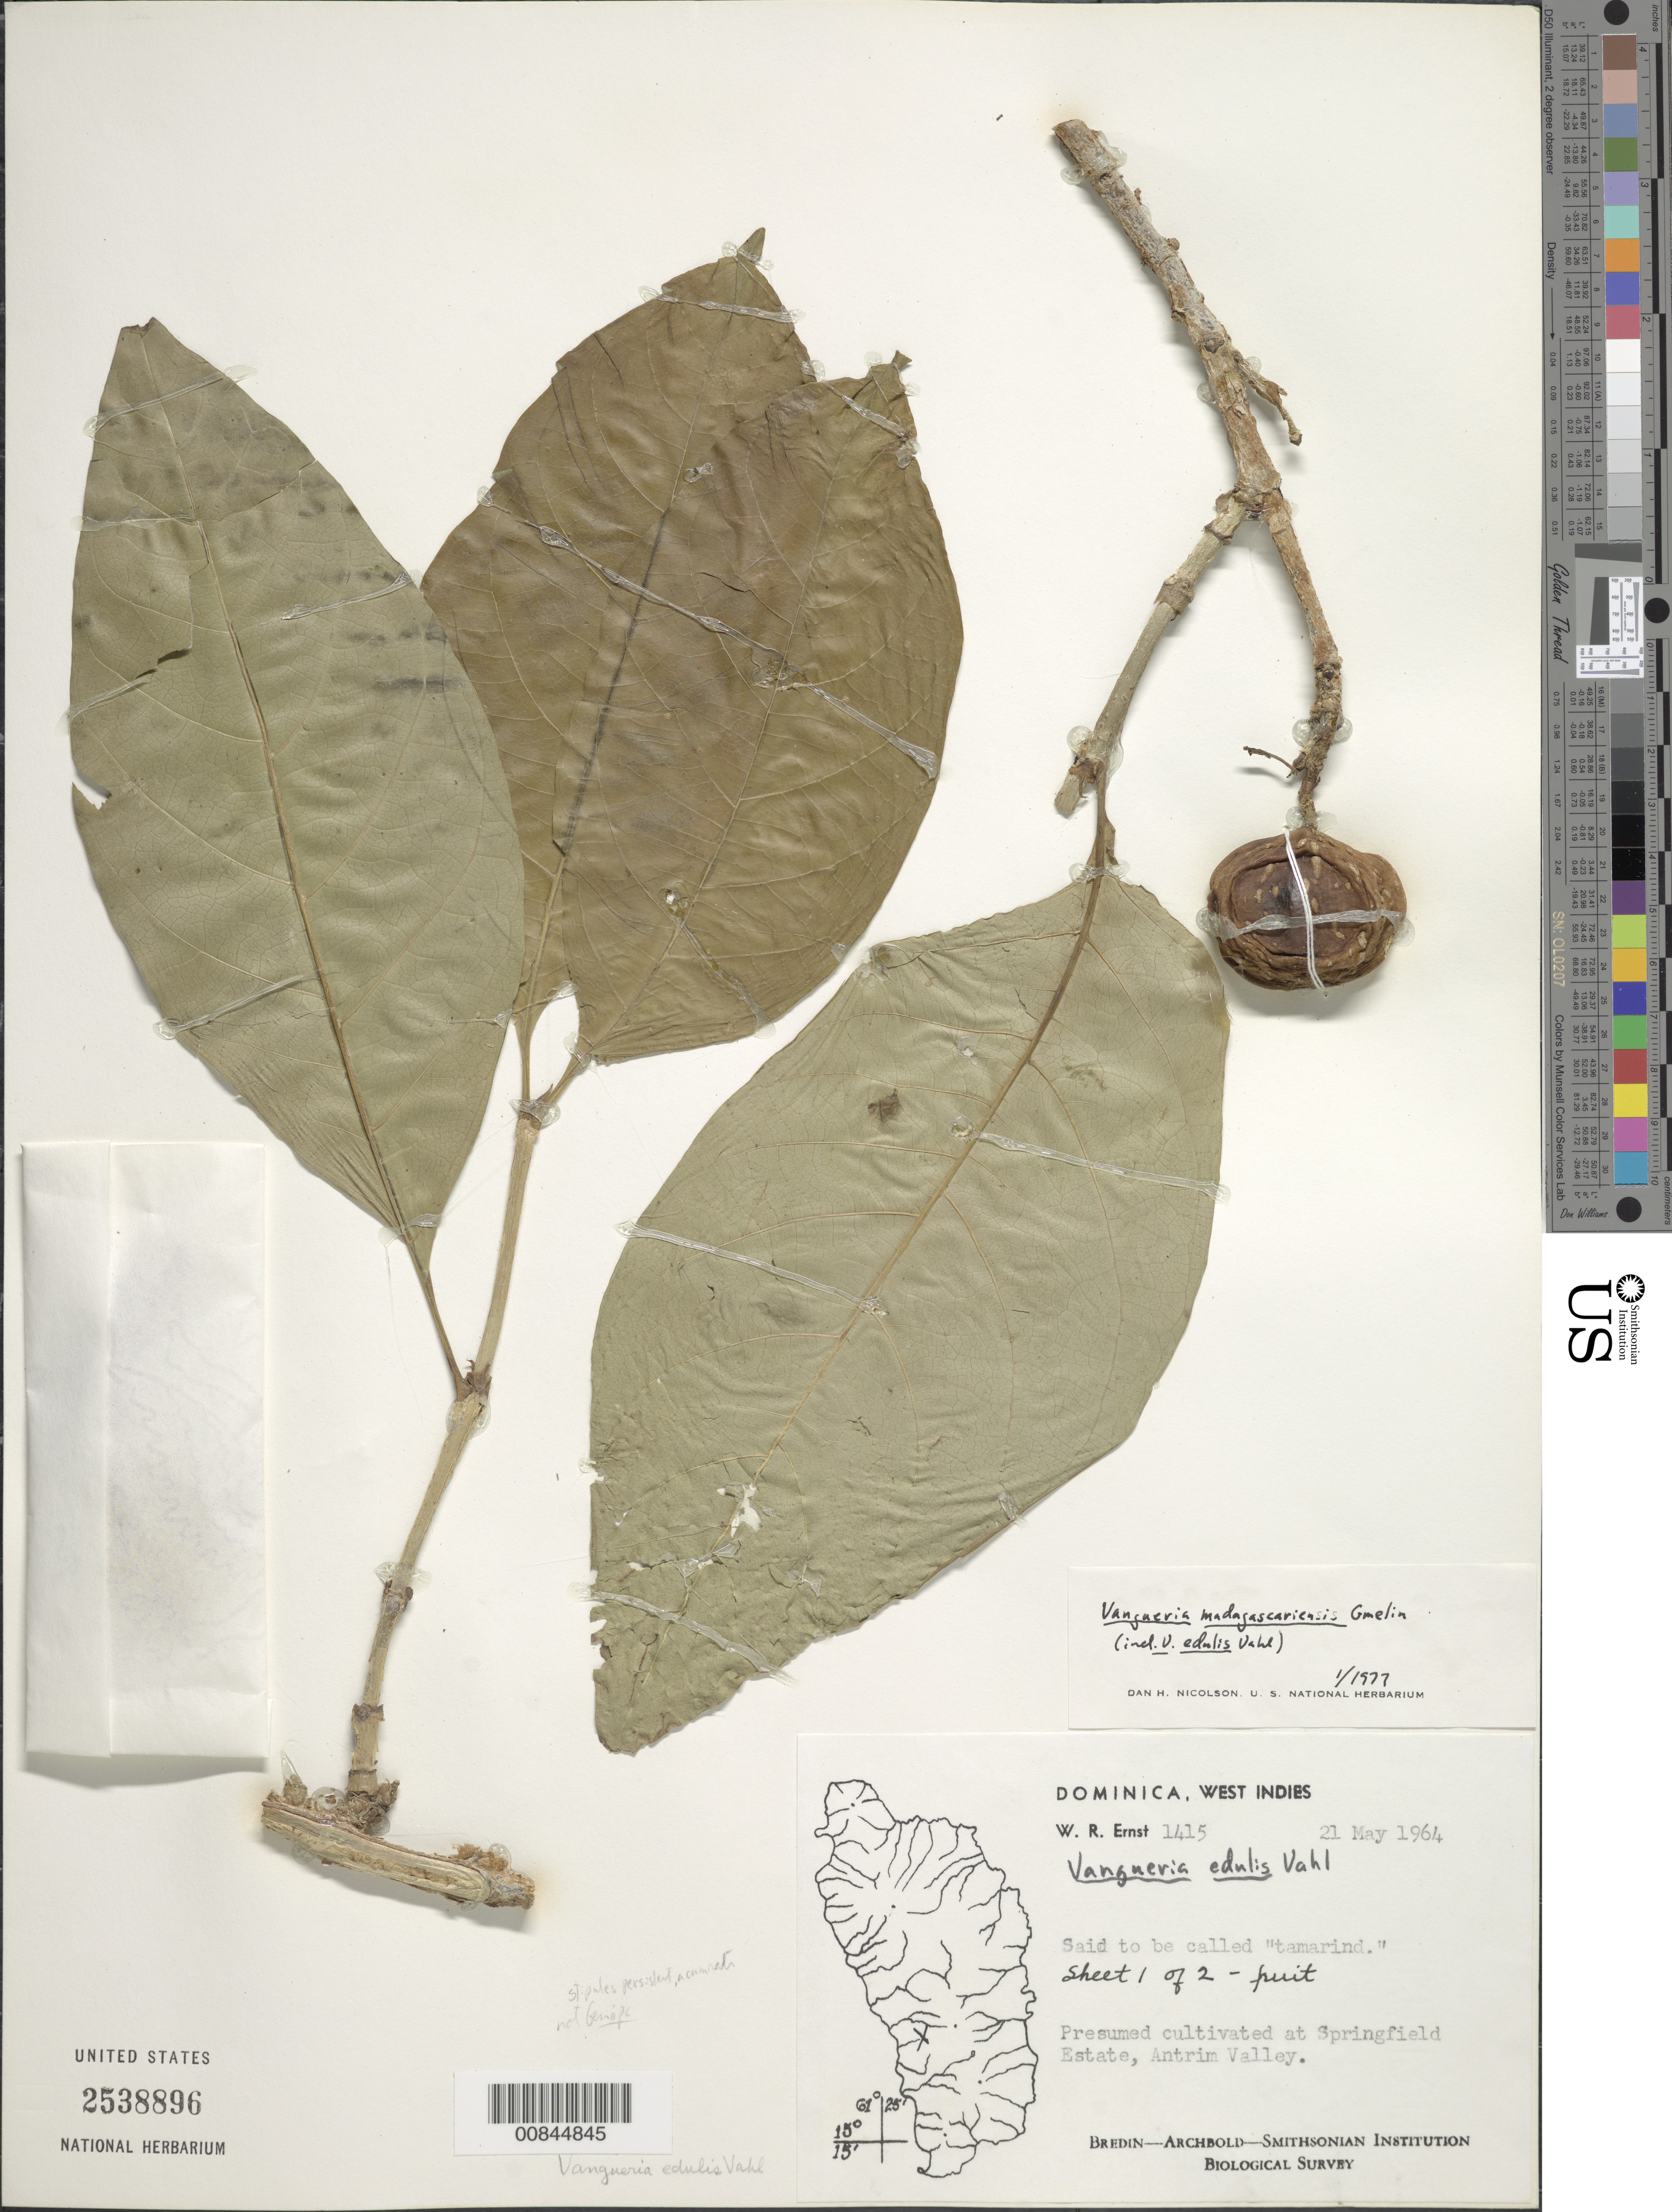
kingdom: Plantae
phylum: Tracheophyta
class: Magnoliopsida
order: Gentianales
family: Rubiaceae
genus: Vangueria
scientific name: Vangueria madagascariensis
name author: J.F. Gmel.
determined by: Nicolson, Dan H.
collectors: W. R. Ernst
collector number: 1415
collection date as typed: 21 May 1964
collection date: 1964-05-21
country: Dominica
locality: Springfield Estate, Antrim Valley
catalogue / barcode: US 2538896